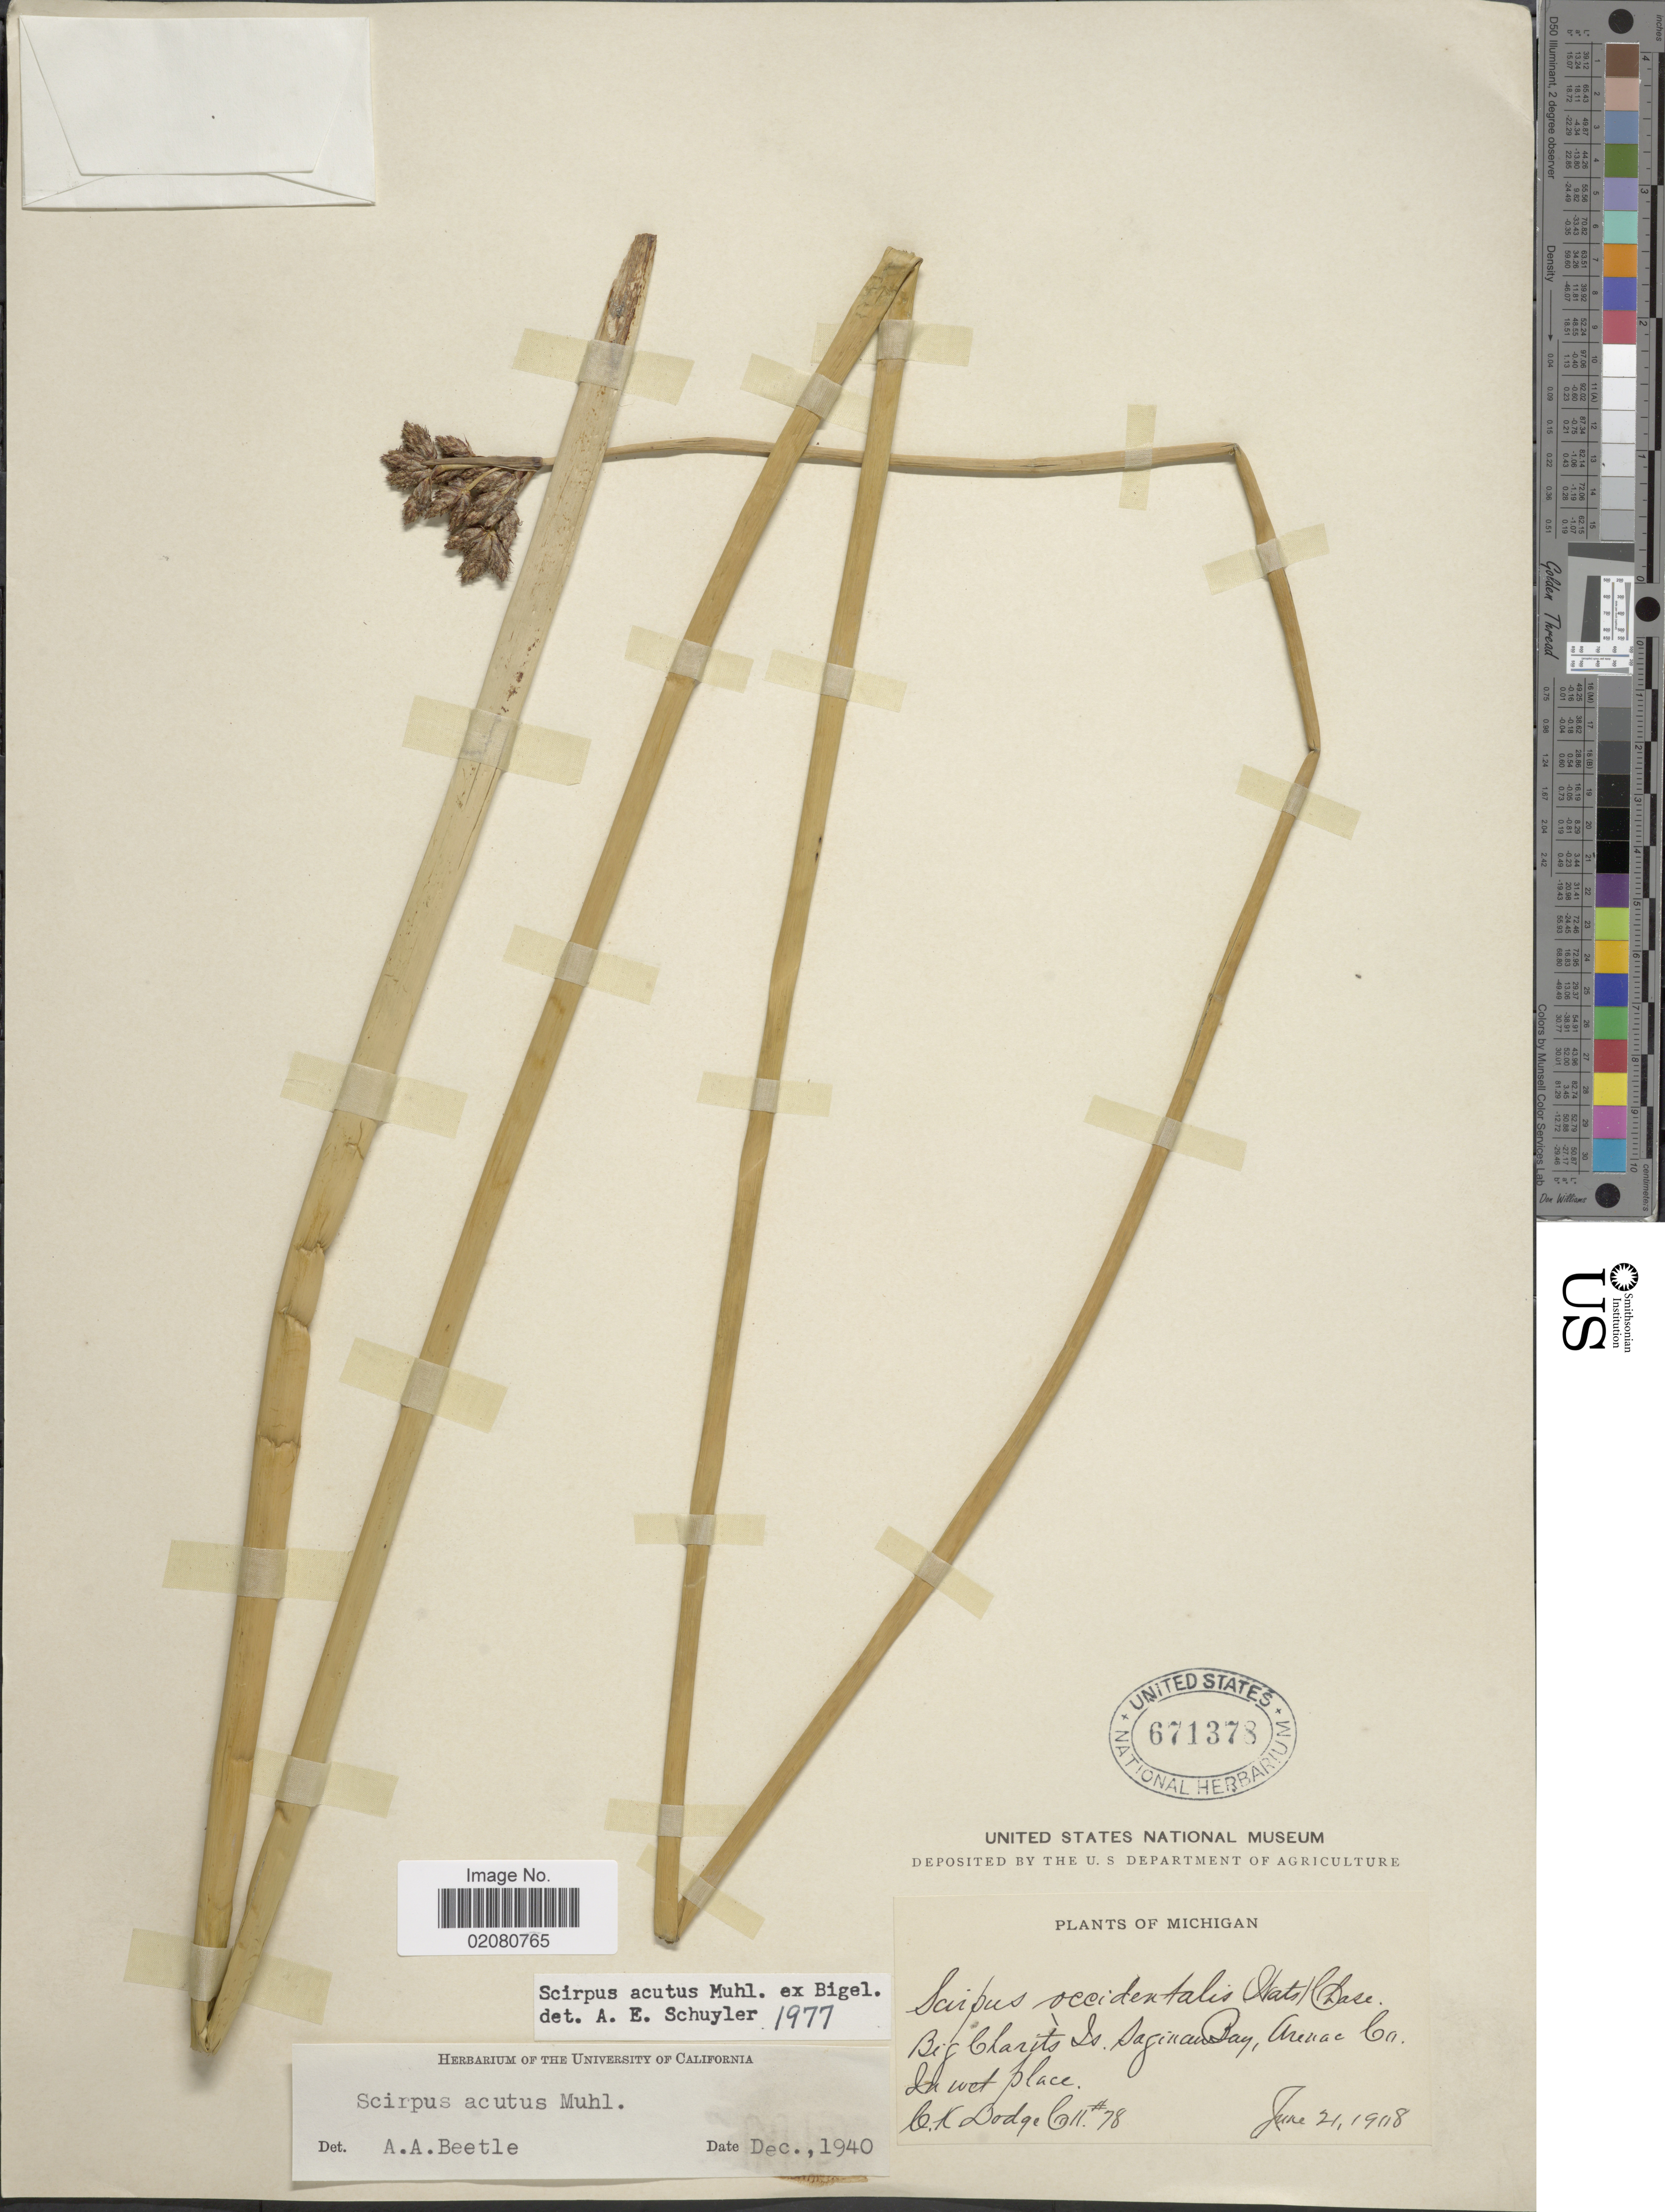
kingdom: Plantae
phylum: Tracheophyta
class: Liliopsida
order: Poales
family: Cyperaceae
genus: Schoenoplectus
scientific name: Schoenoplectus acutus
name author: (Muhl. ex Bigelow) Á. Löve & D. Löve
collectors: C. Dodge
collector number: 78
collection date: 1908-06-21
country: United States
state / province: Michigan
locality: Big Clarits Is. Saginan Bay, Arenac Co.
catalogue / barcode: US 671378